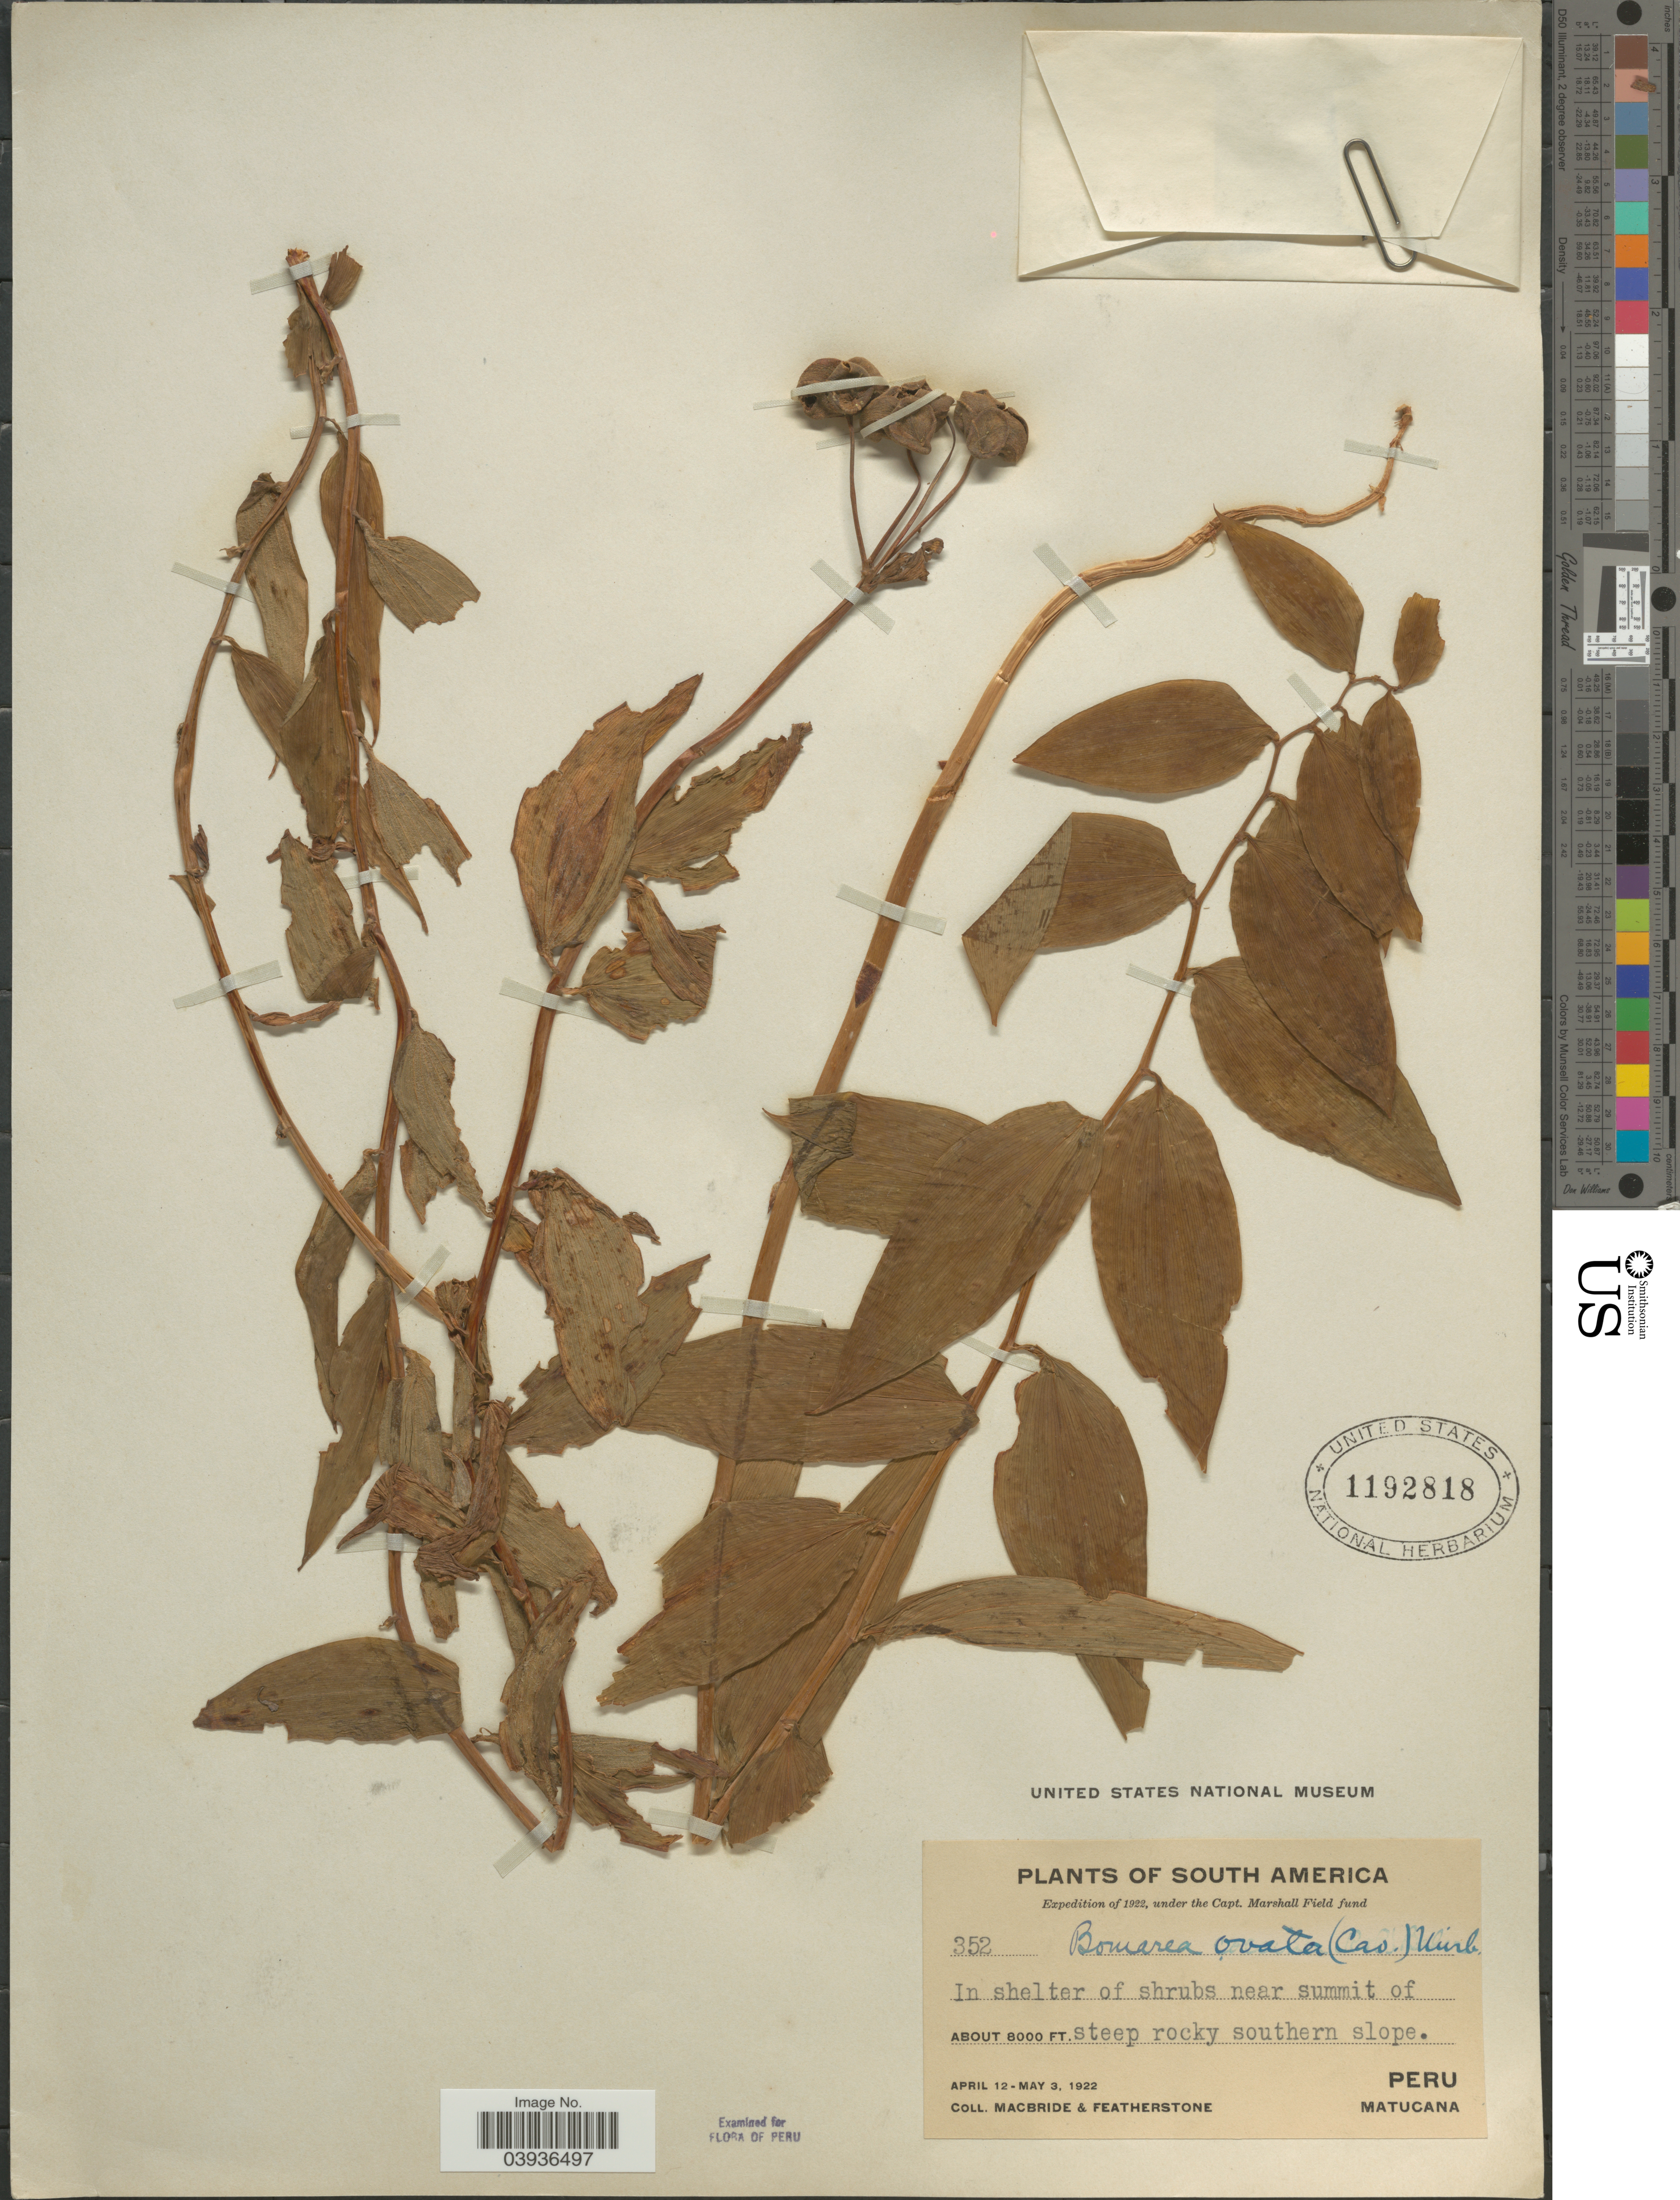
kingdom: Plantae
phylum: Tracheophyta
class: Liliopsida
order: Liliales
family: Alstroemeriaceae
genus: Bomarea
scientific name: Bomarea ovata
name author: (Cav.) Mirb.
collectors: Macbride, -- & -. Featherstone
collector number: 352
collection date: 1922-04-12/1922-05-03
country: Peru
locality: In shelter of shrubs near summit of steep rocky southern slope. Matucana.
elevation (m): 2438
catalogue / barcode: US 1192818